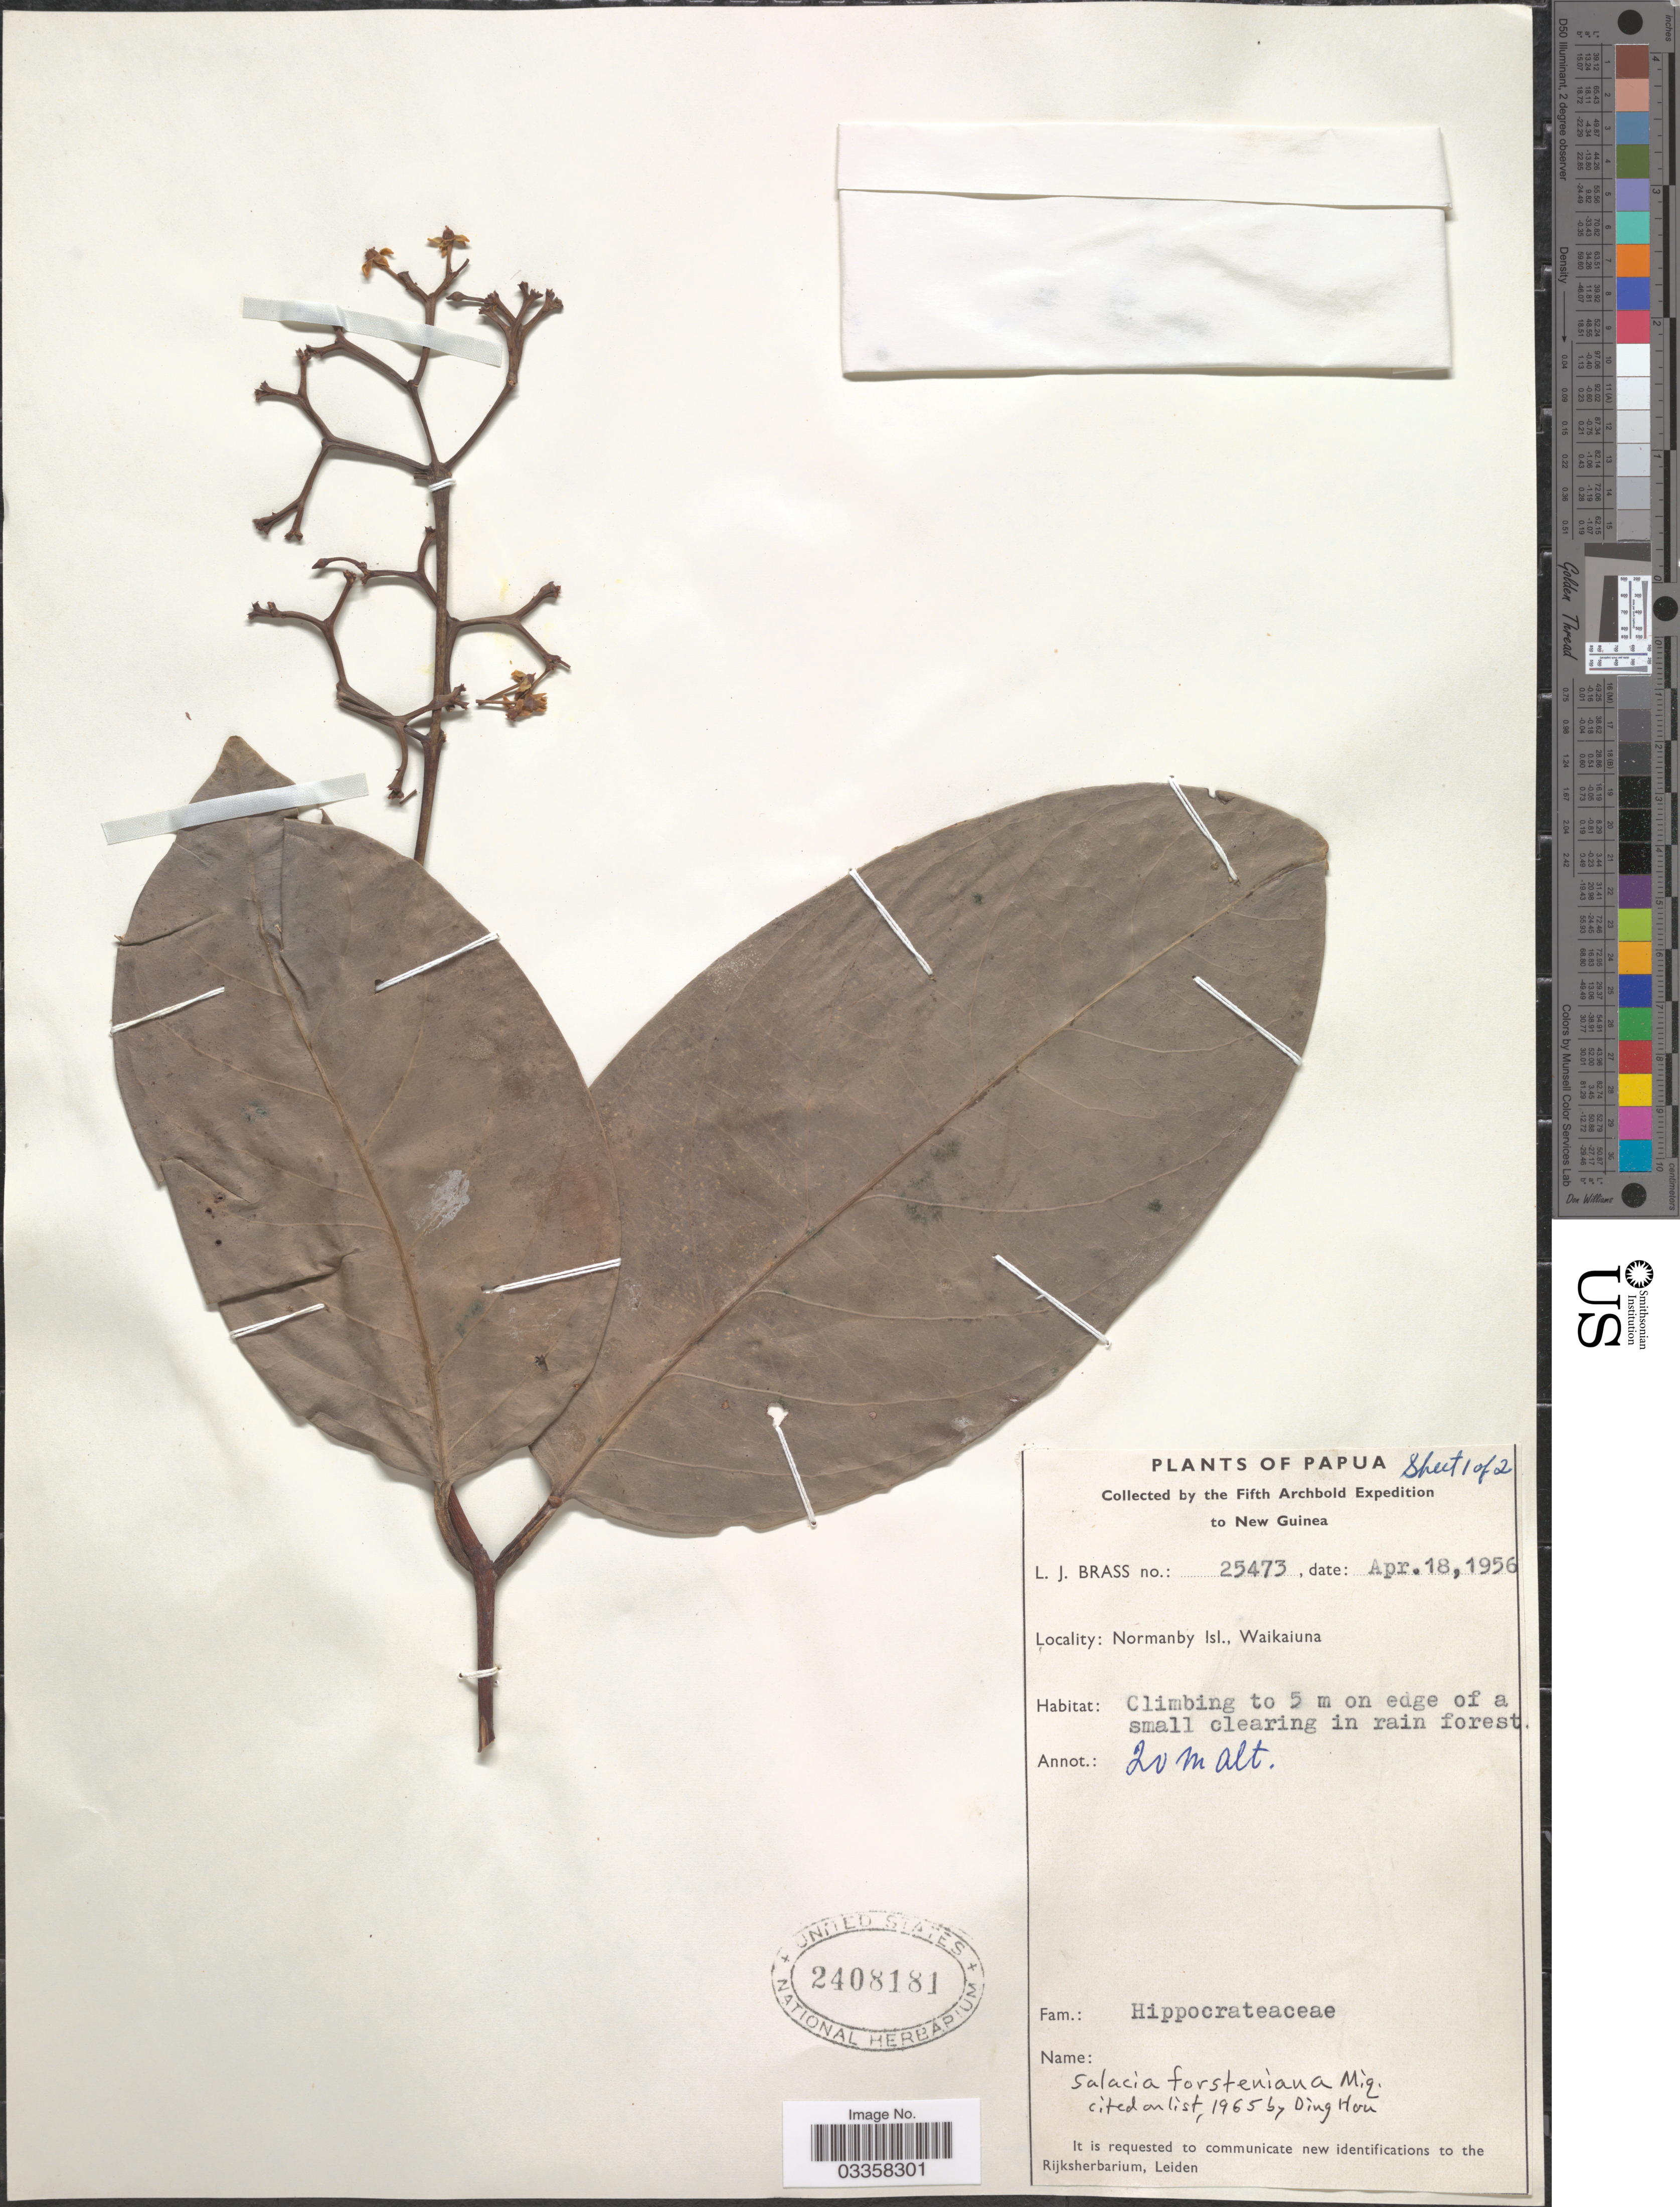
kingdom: Plantae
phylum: Tracheophyta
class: Magnoliopsida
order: Celastrales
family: Celastraceae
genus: Salacia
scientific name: Salacia forsteniana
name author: Miq.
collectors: L. J. Brass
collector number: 25473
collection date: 1956-04-18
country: Papua New Guinea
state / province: Milne Bay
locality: Papua. New Guinea. Normanby Isl., Waikaiuna.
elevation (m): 20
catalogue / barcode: US 2408181